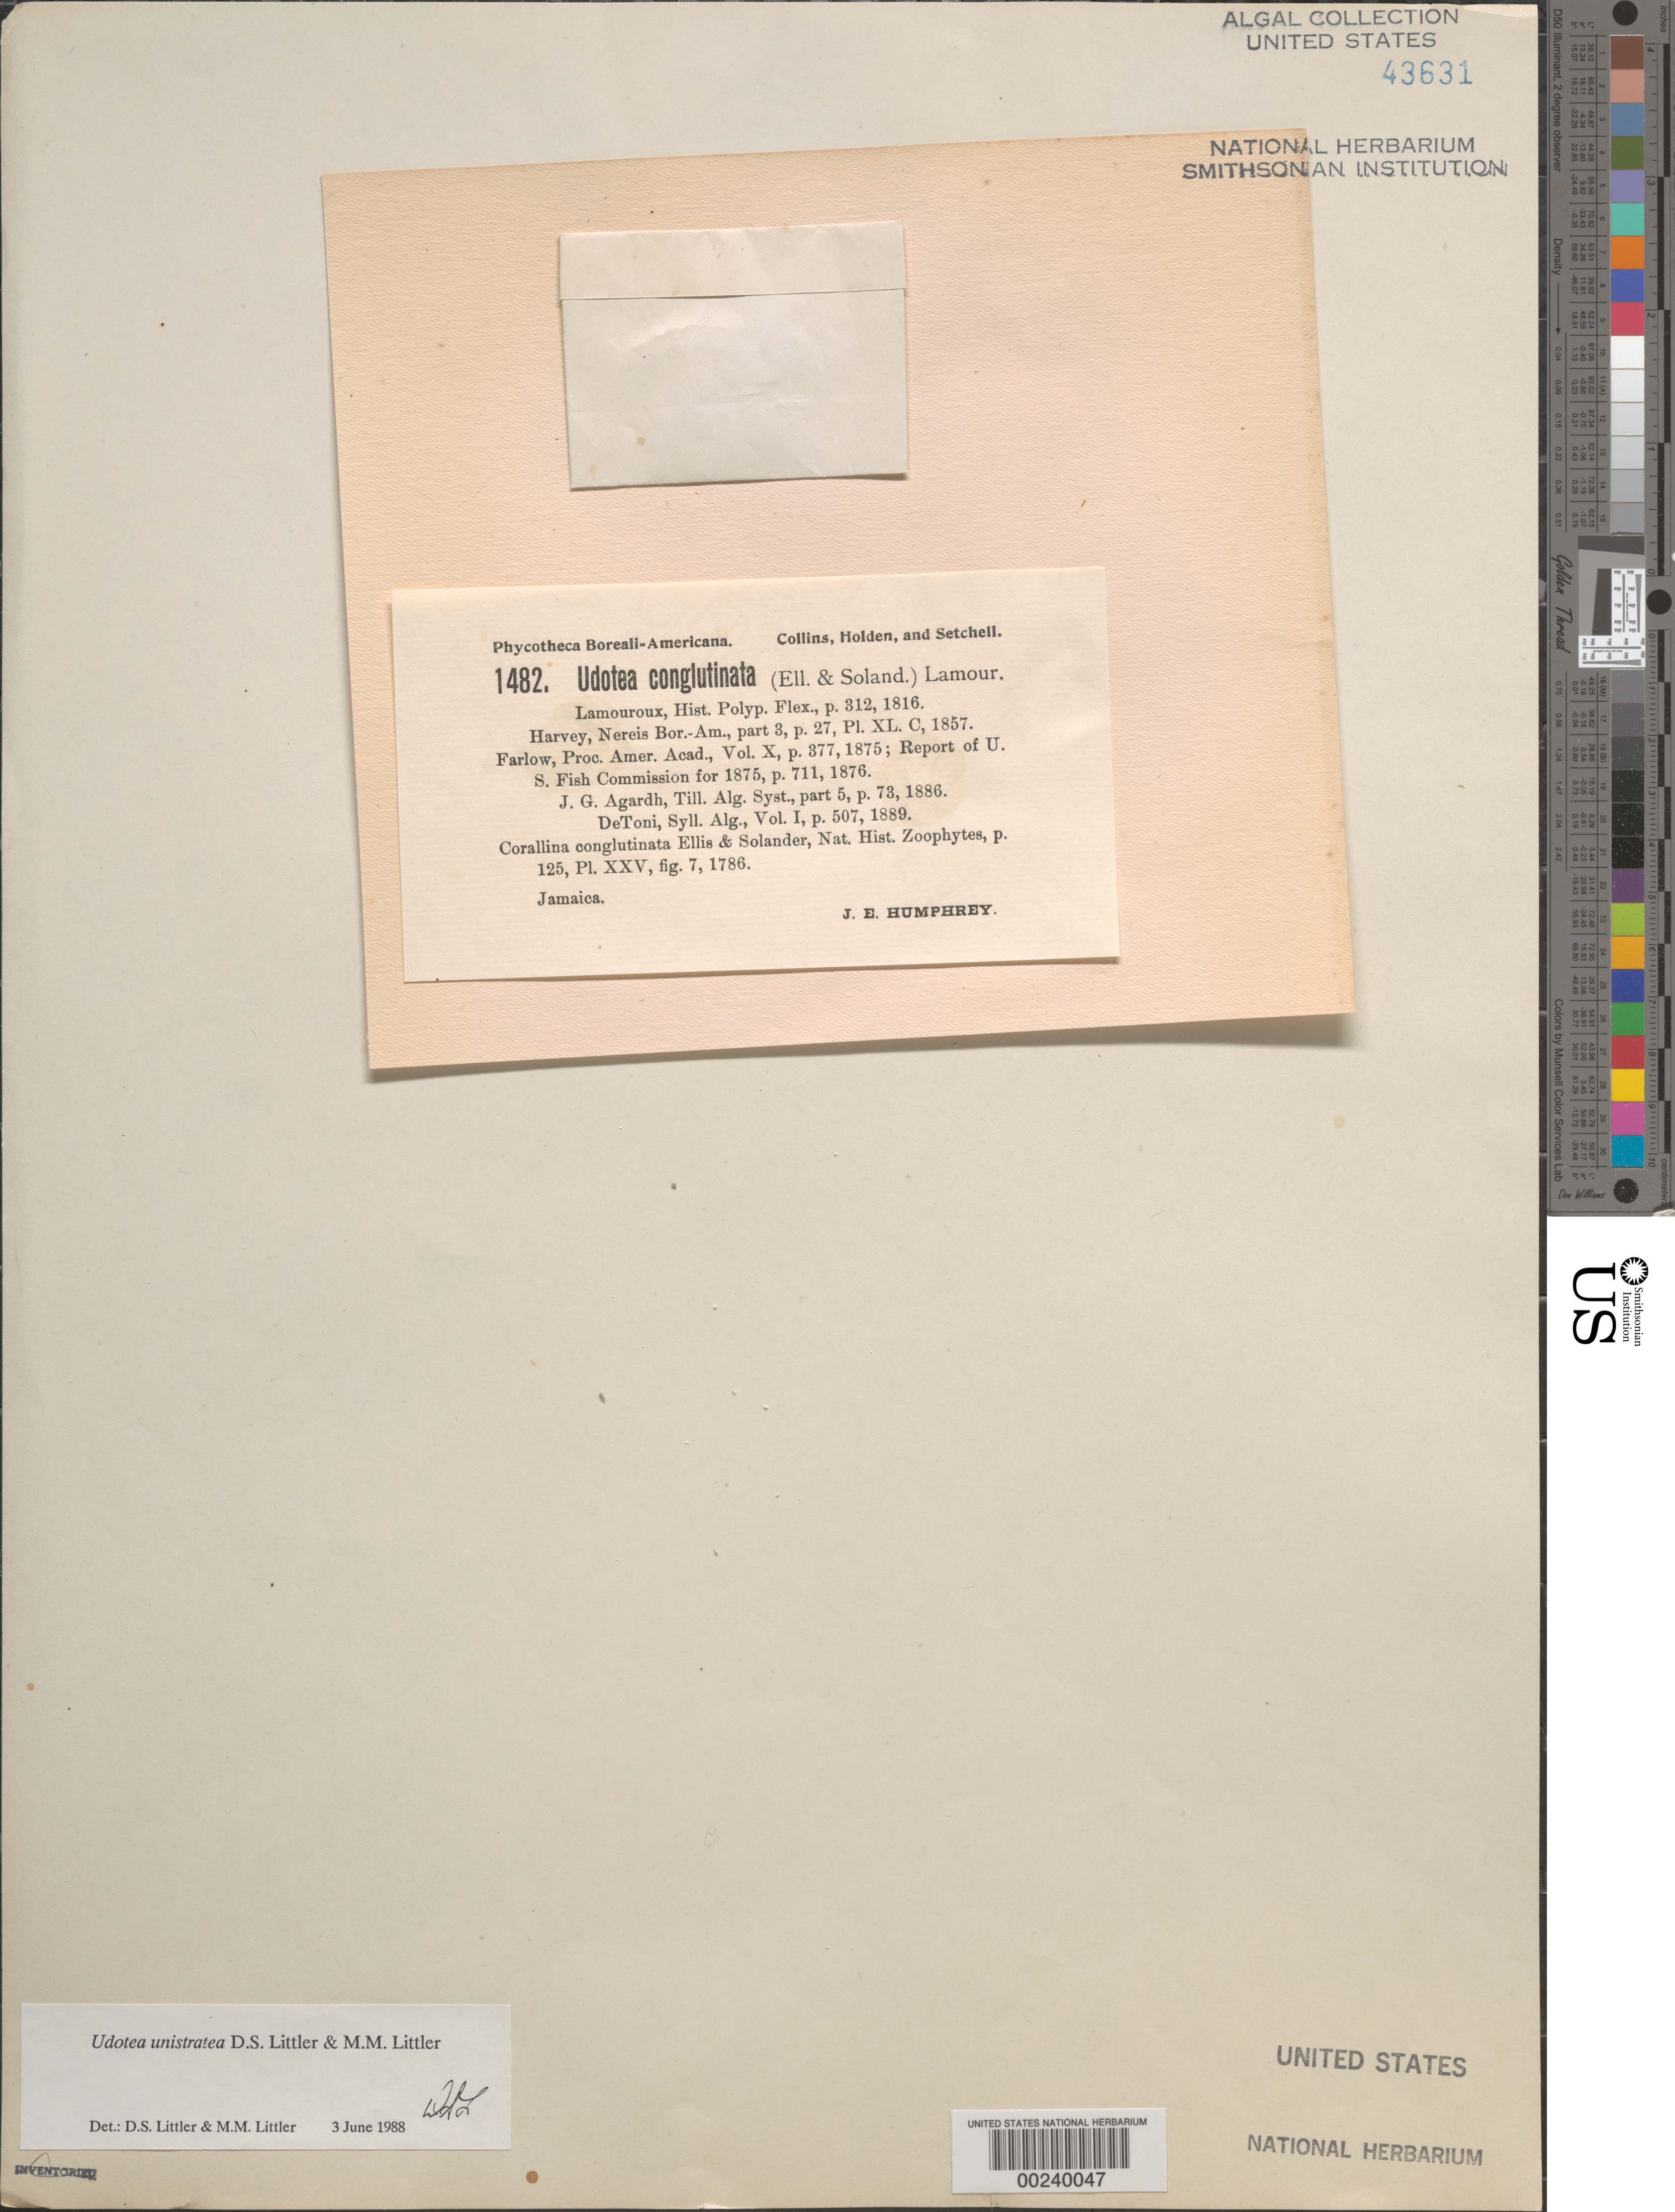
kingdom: Plantae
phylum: Chlorophyta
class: Ulvophyceae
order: Bryopsidales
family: Udoteaceae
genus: Udotea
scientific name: Udotea unistratea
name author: D.S. Littler & Littler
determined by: Littler, D. S.; Littler, M. M.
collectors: J. Humphrey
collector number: PB-A 1482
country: Jamaica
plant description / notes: Collins, Holden & Setchell, Phycotheca Boreali-Americana, as Udotea conglutinata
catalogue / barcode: US 43631